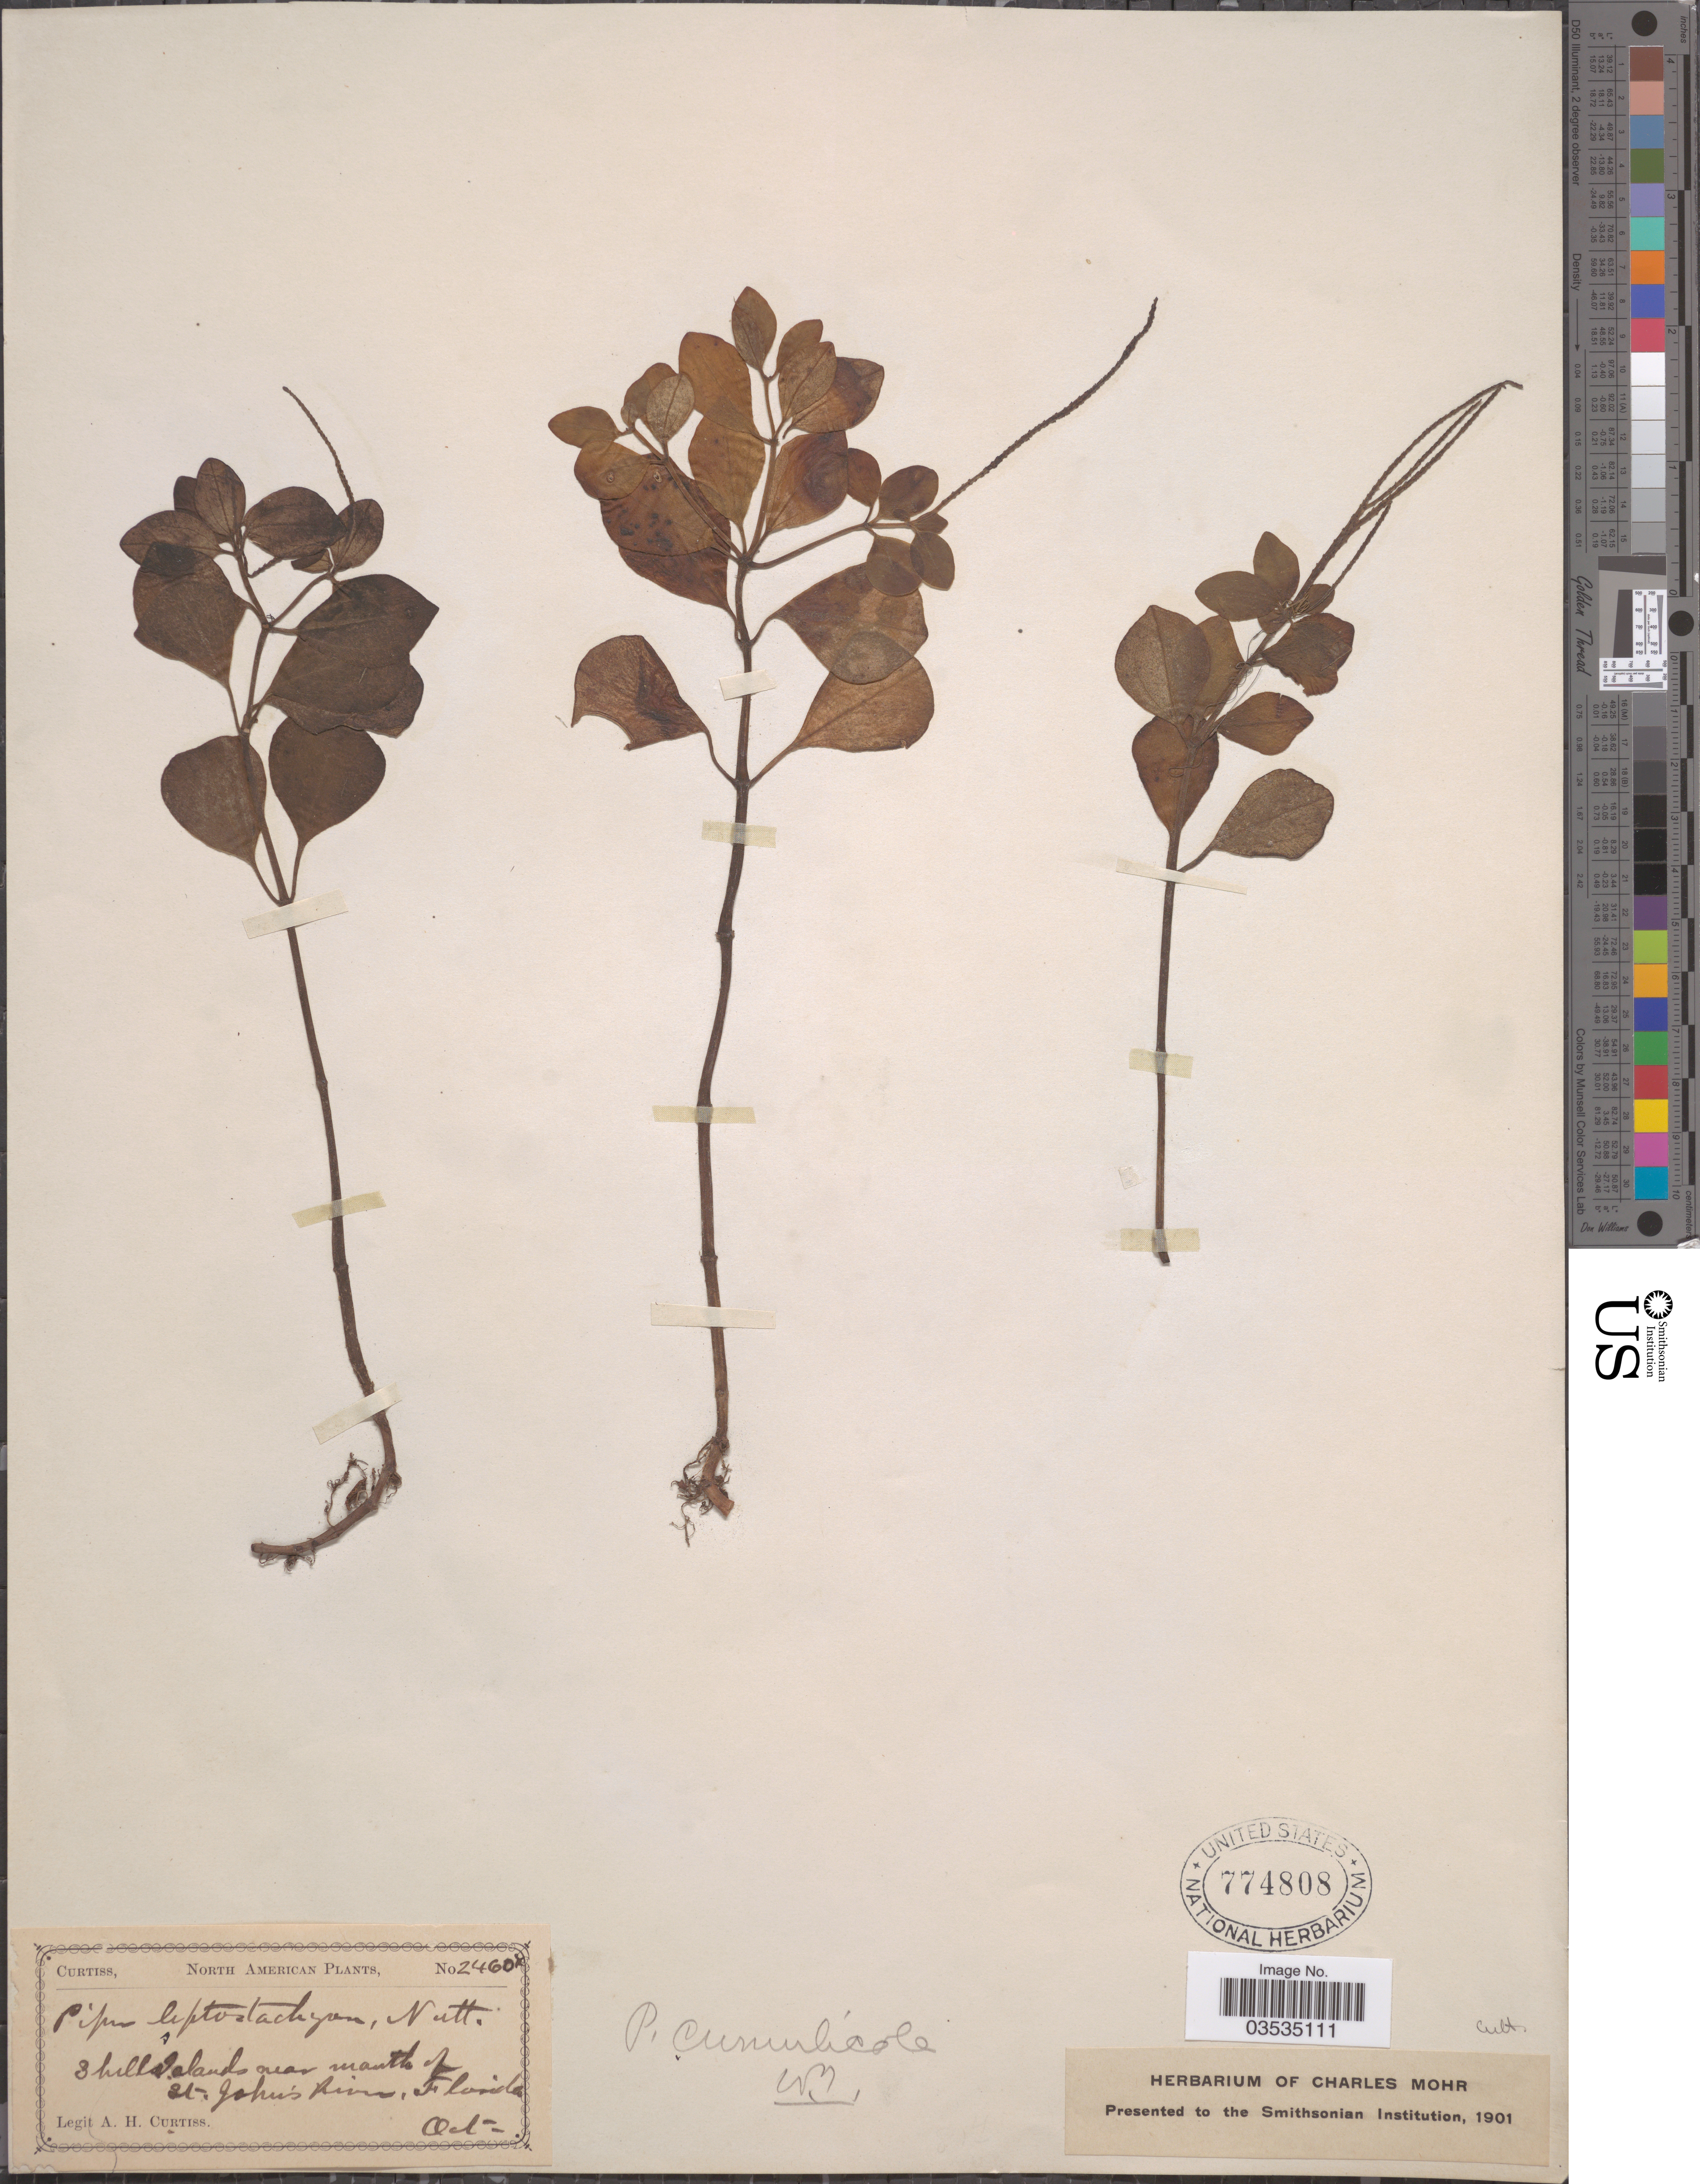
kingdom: Plantae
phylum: Tracheophyta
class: Magnoliopsida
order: Piperales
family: Piperaceae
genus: Peperomia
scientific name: Peperomia humilis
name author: (Vahl) A. Dietr.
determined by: Jiménez, José Estaban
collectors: A. H. Curtiss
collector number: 2460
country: United States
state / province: Florida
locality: North American. Shell Islands near mouth of St. John's River.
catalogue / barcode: US 774808